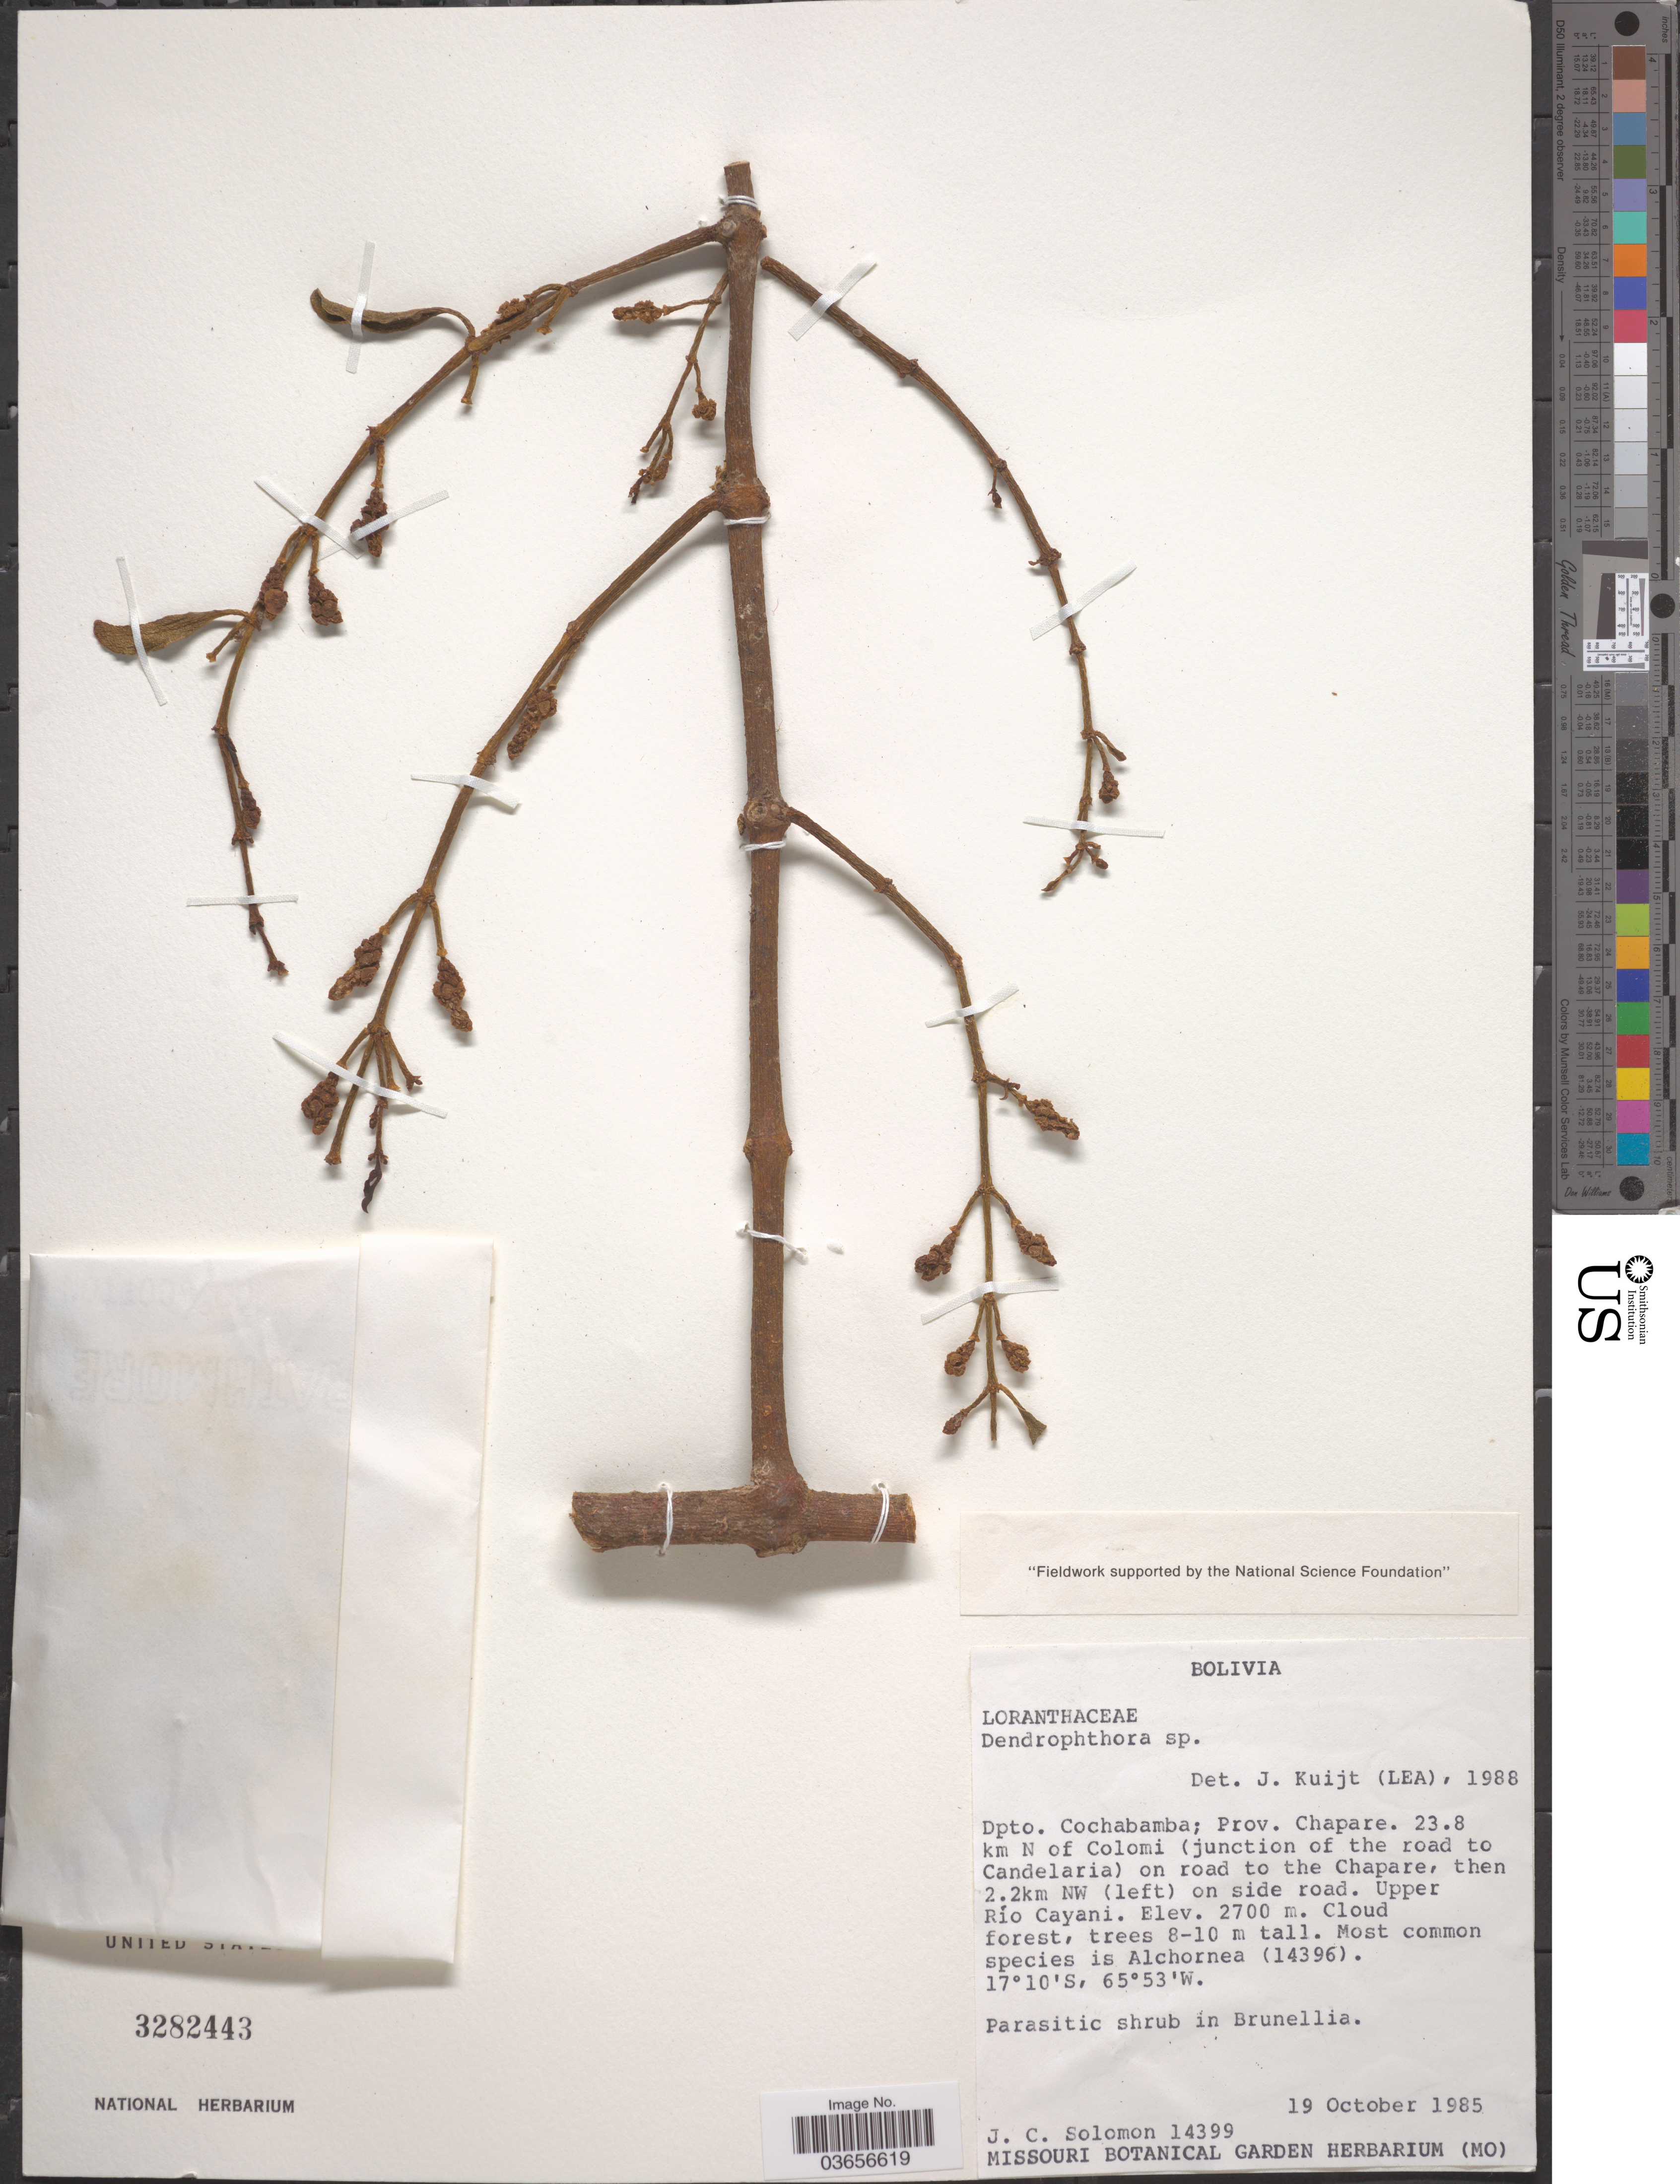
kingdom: Plantae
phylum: Tracheophyta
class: Magnoliopsida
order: Santalales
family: Viscaceae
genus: Dendrophthora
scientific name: Dendrophthora sp.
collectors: J. C. Solomon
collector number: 14399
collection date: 1985-10-19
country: Bolivia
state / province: Cochabamba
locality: Dpto. Cochabamba; Prov. Chapare. 23.8 km N of Colomi (junction of the road to Candelaria) on road to the Chapare, then 2.2km NW (left) on side road. Upper Río Cayani.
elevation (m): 2700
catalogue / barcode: US 3282443